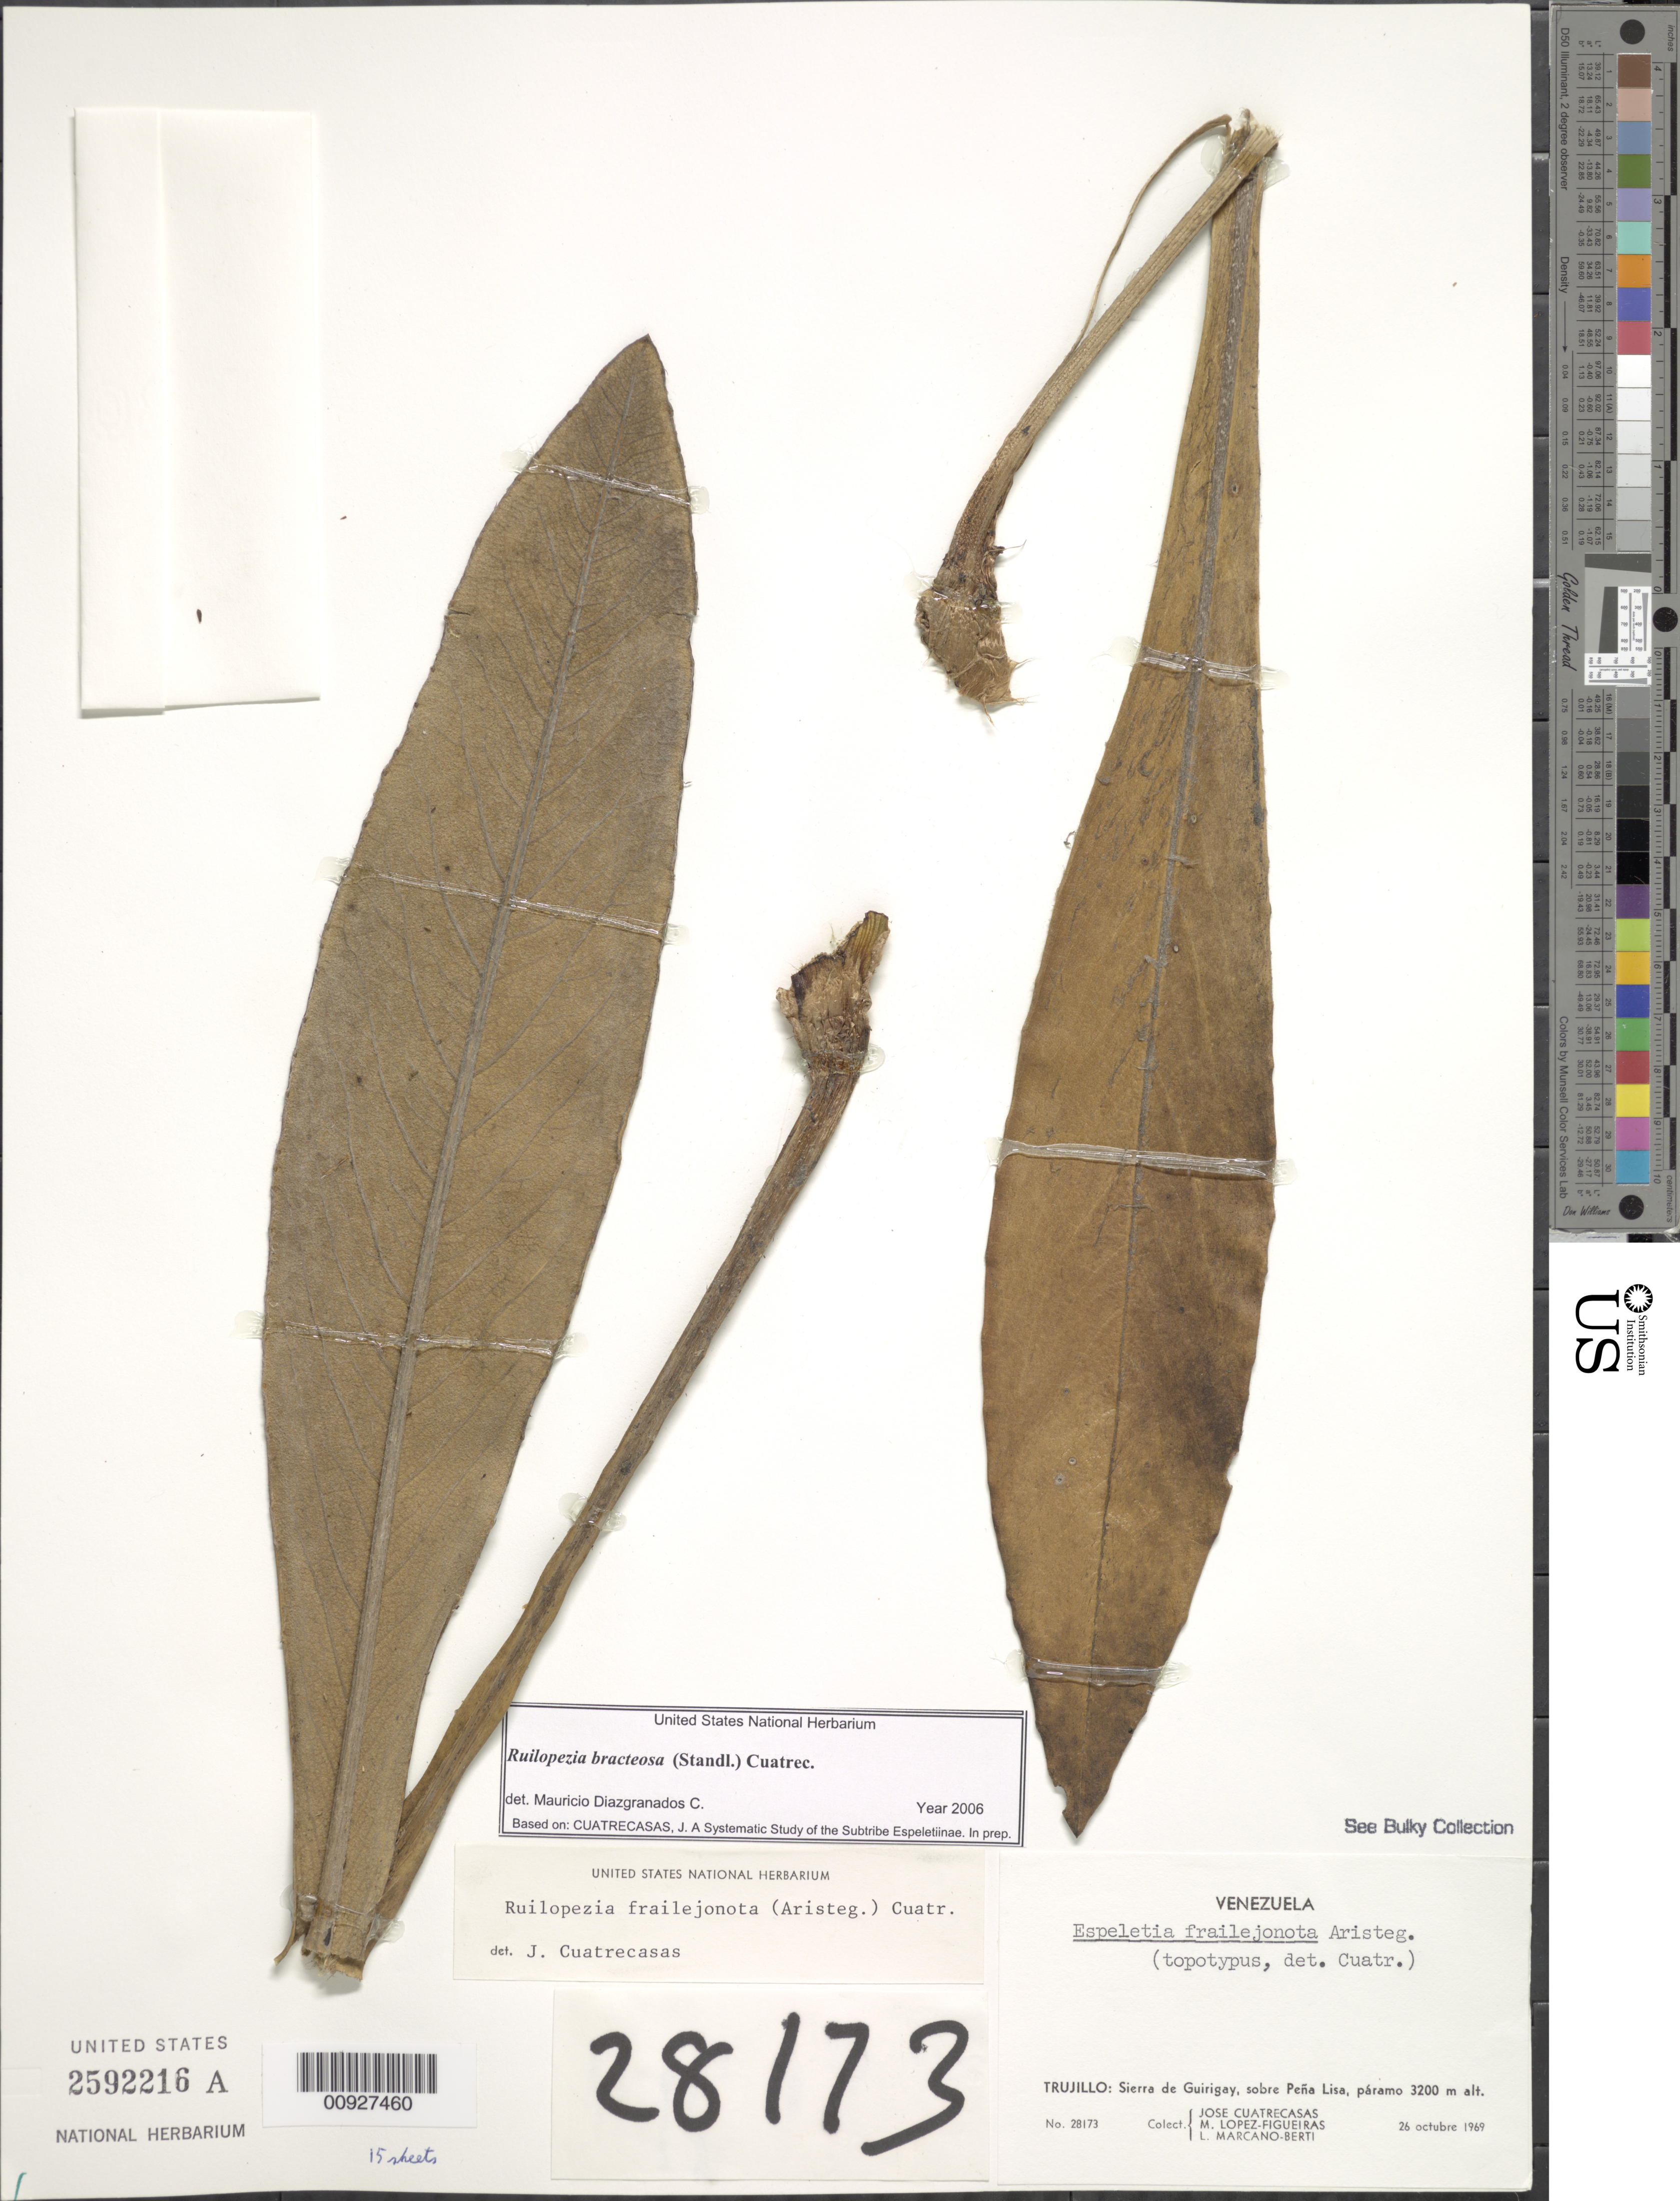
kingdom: Plantae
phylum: Tracheophyta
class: Magnoliopsida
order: Asterales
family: Asteraceae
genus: Ruilopezia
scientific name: Ruilopezia bracteosa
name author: (Standl.) Cuatrec.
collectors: J. Cuatrecasas, M. López Figueiras & L. Marcano-Berti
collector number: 28173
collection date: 1969-10-26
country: Venezuela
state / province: Trujillo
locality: Sierra de Guirigay, sobre Pena Lisa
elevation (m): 3200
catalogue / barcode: US 2592216A